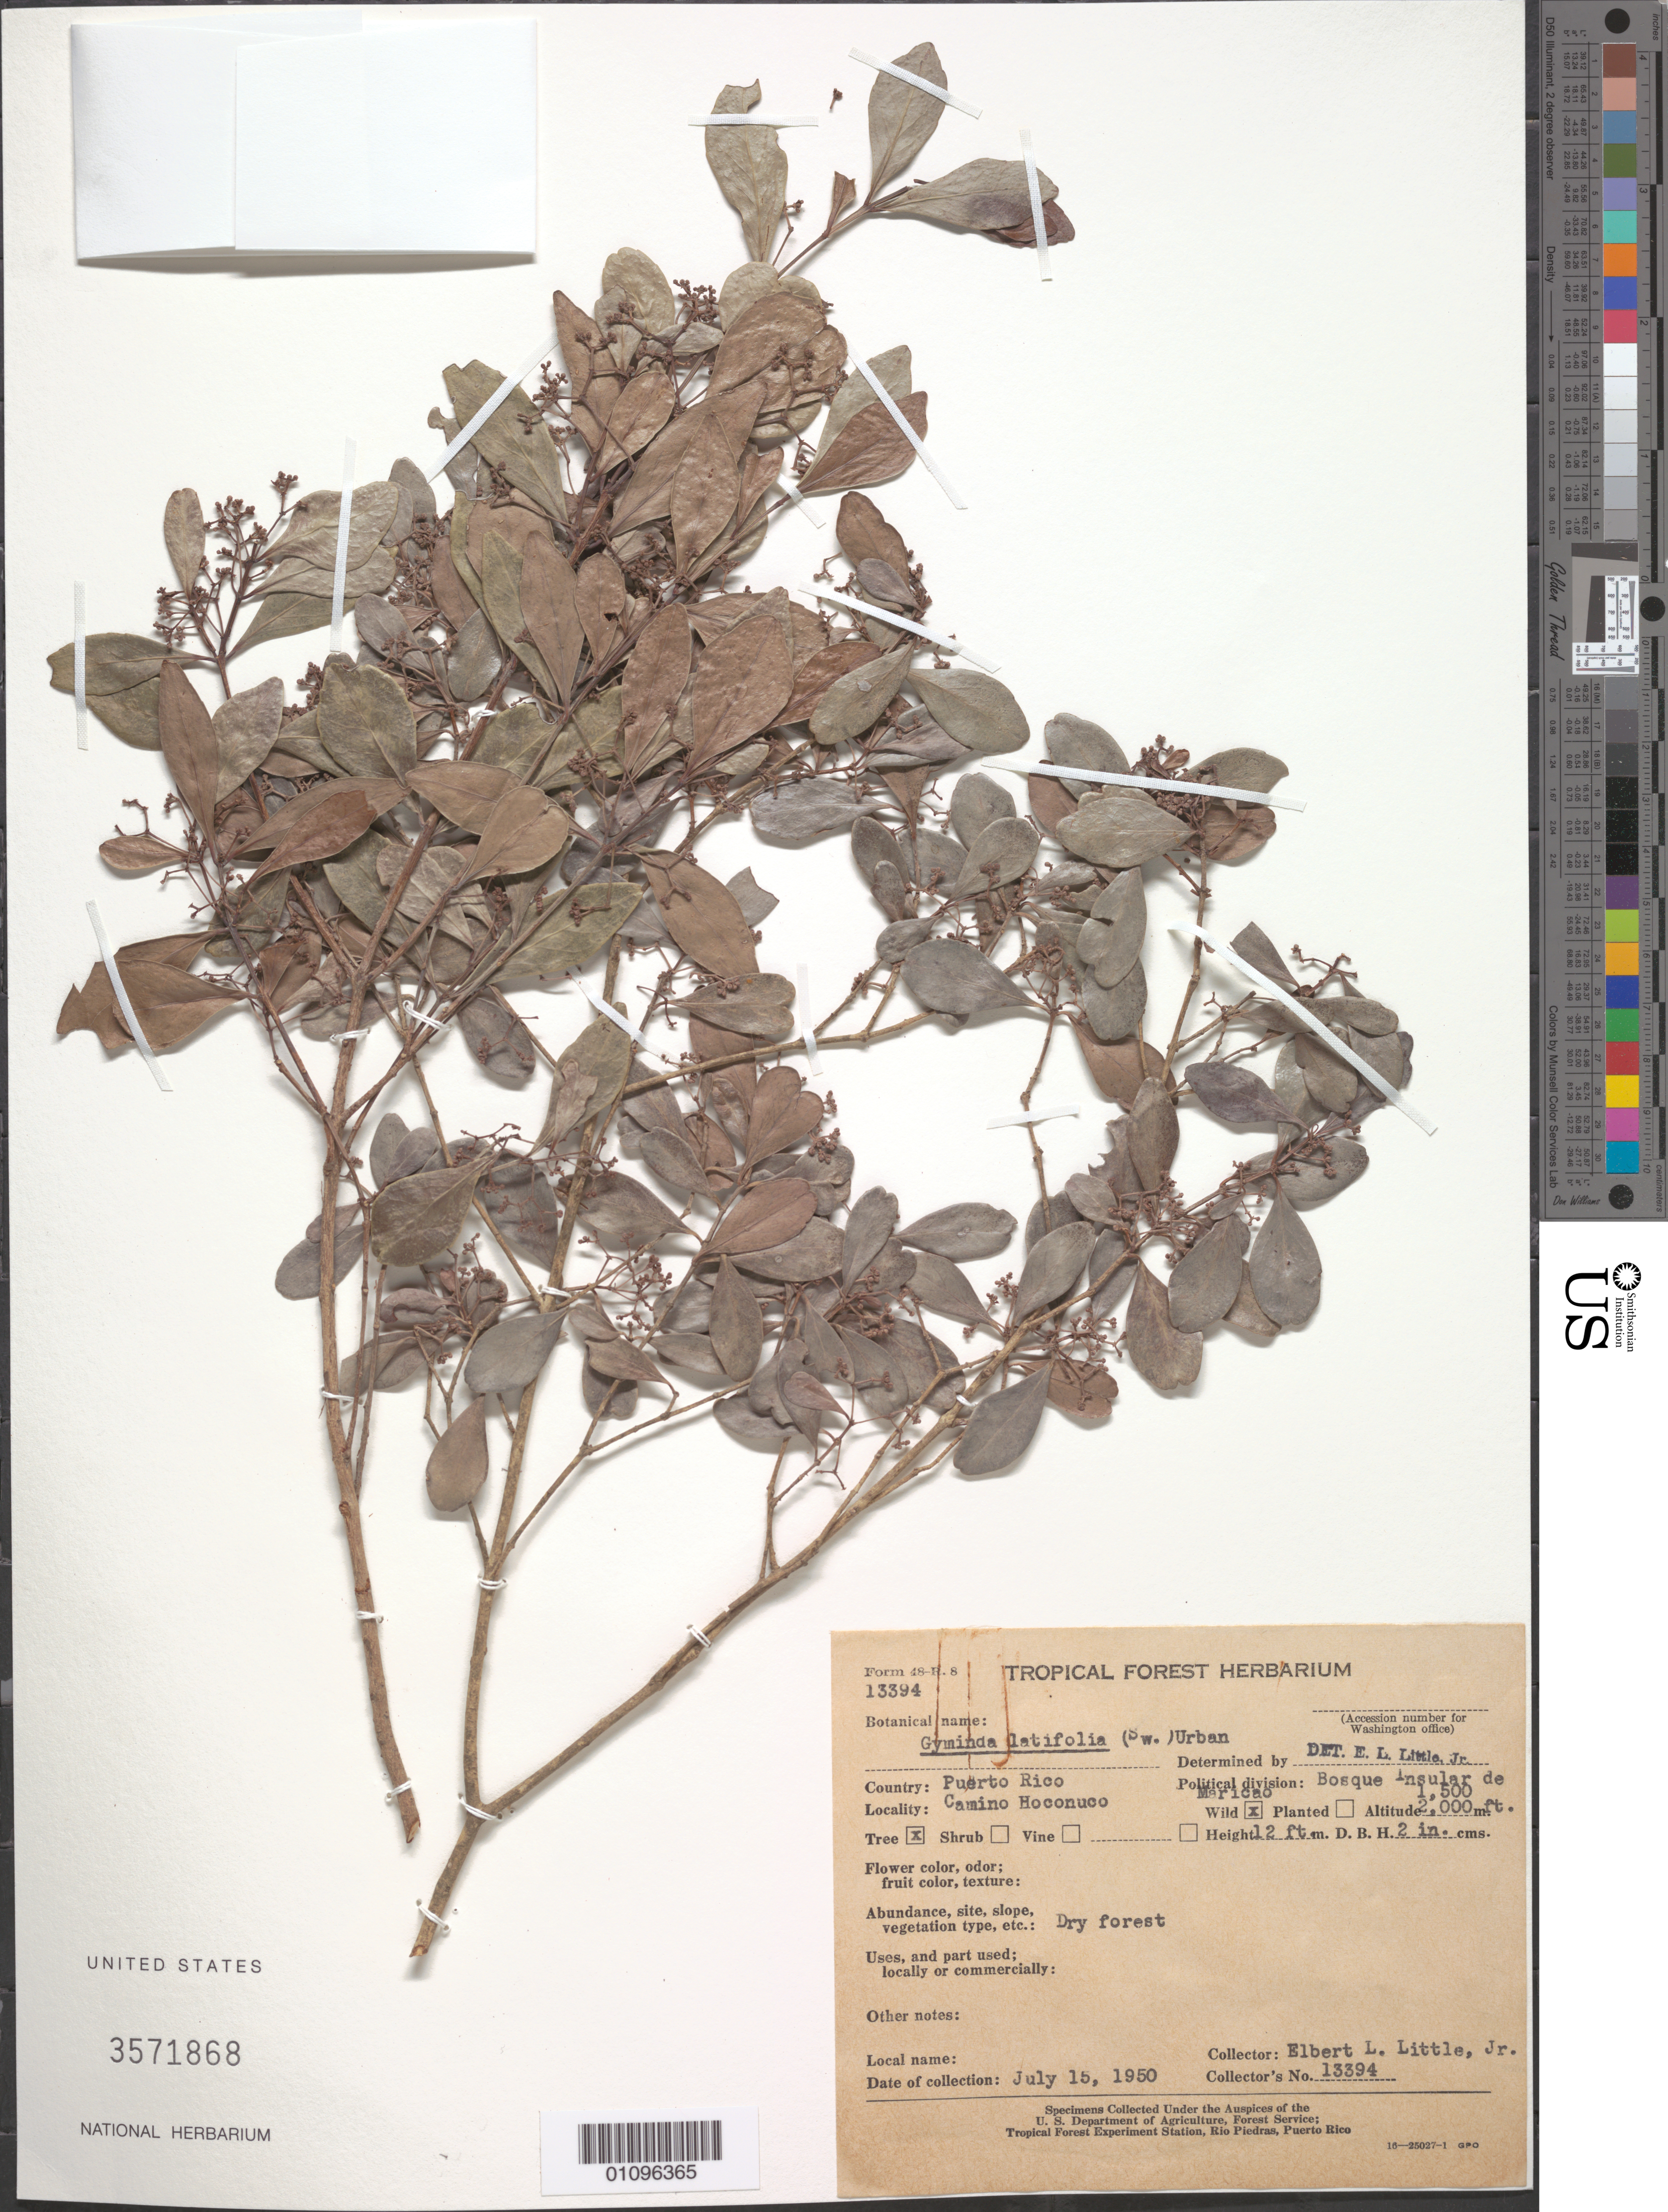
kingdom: Plantae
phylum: Tracheophyta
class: Magnoliopsida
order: Celastrales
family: Celastraceae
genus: Gyminda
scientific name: Gyminda latifolia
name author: (Sw.) Urb.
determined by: Little, Elbert L., Jr., (FSSR), United States Department of Agriculture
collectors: E. L. Little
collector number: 13394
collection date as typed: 15 Jul 1950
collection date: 1950-07-15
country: Puerto Rico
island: Puerto Rico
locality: Bosque Insular de Maricao, Camino Hoconuco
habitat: Dry forest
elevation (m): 457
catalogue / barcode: US 3571868